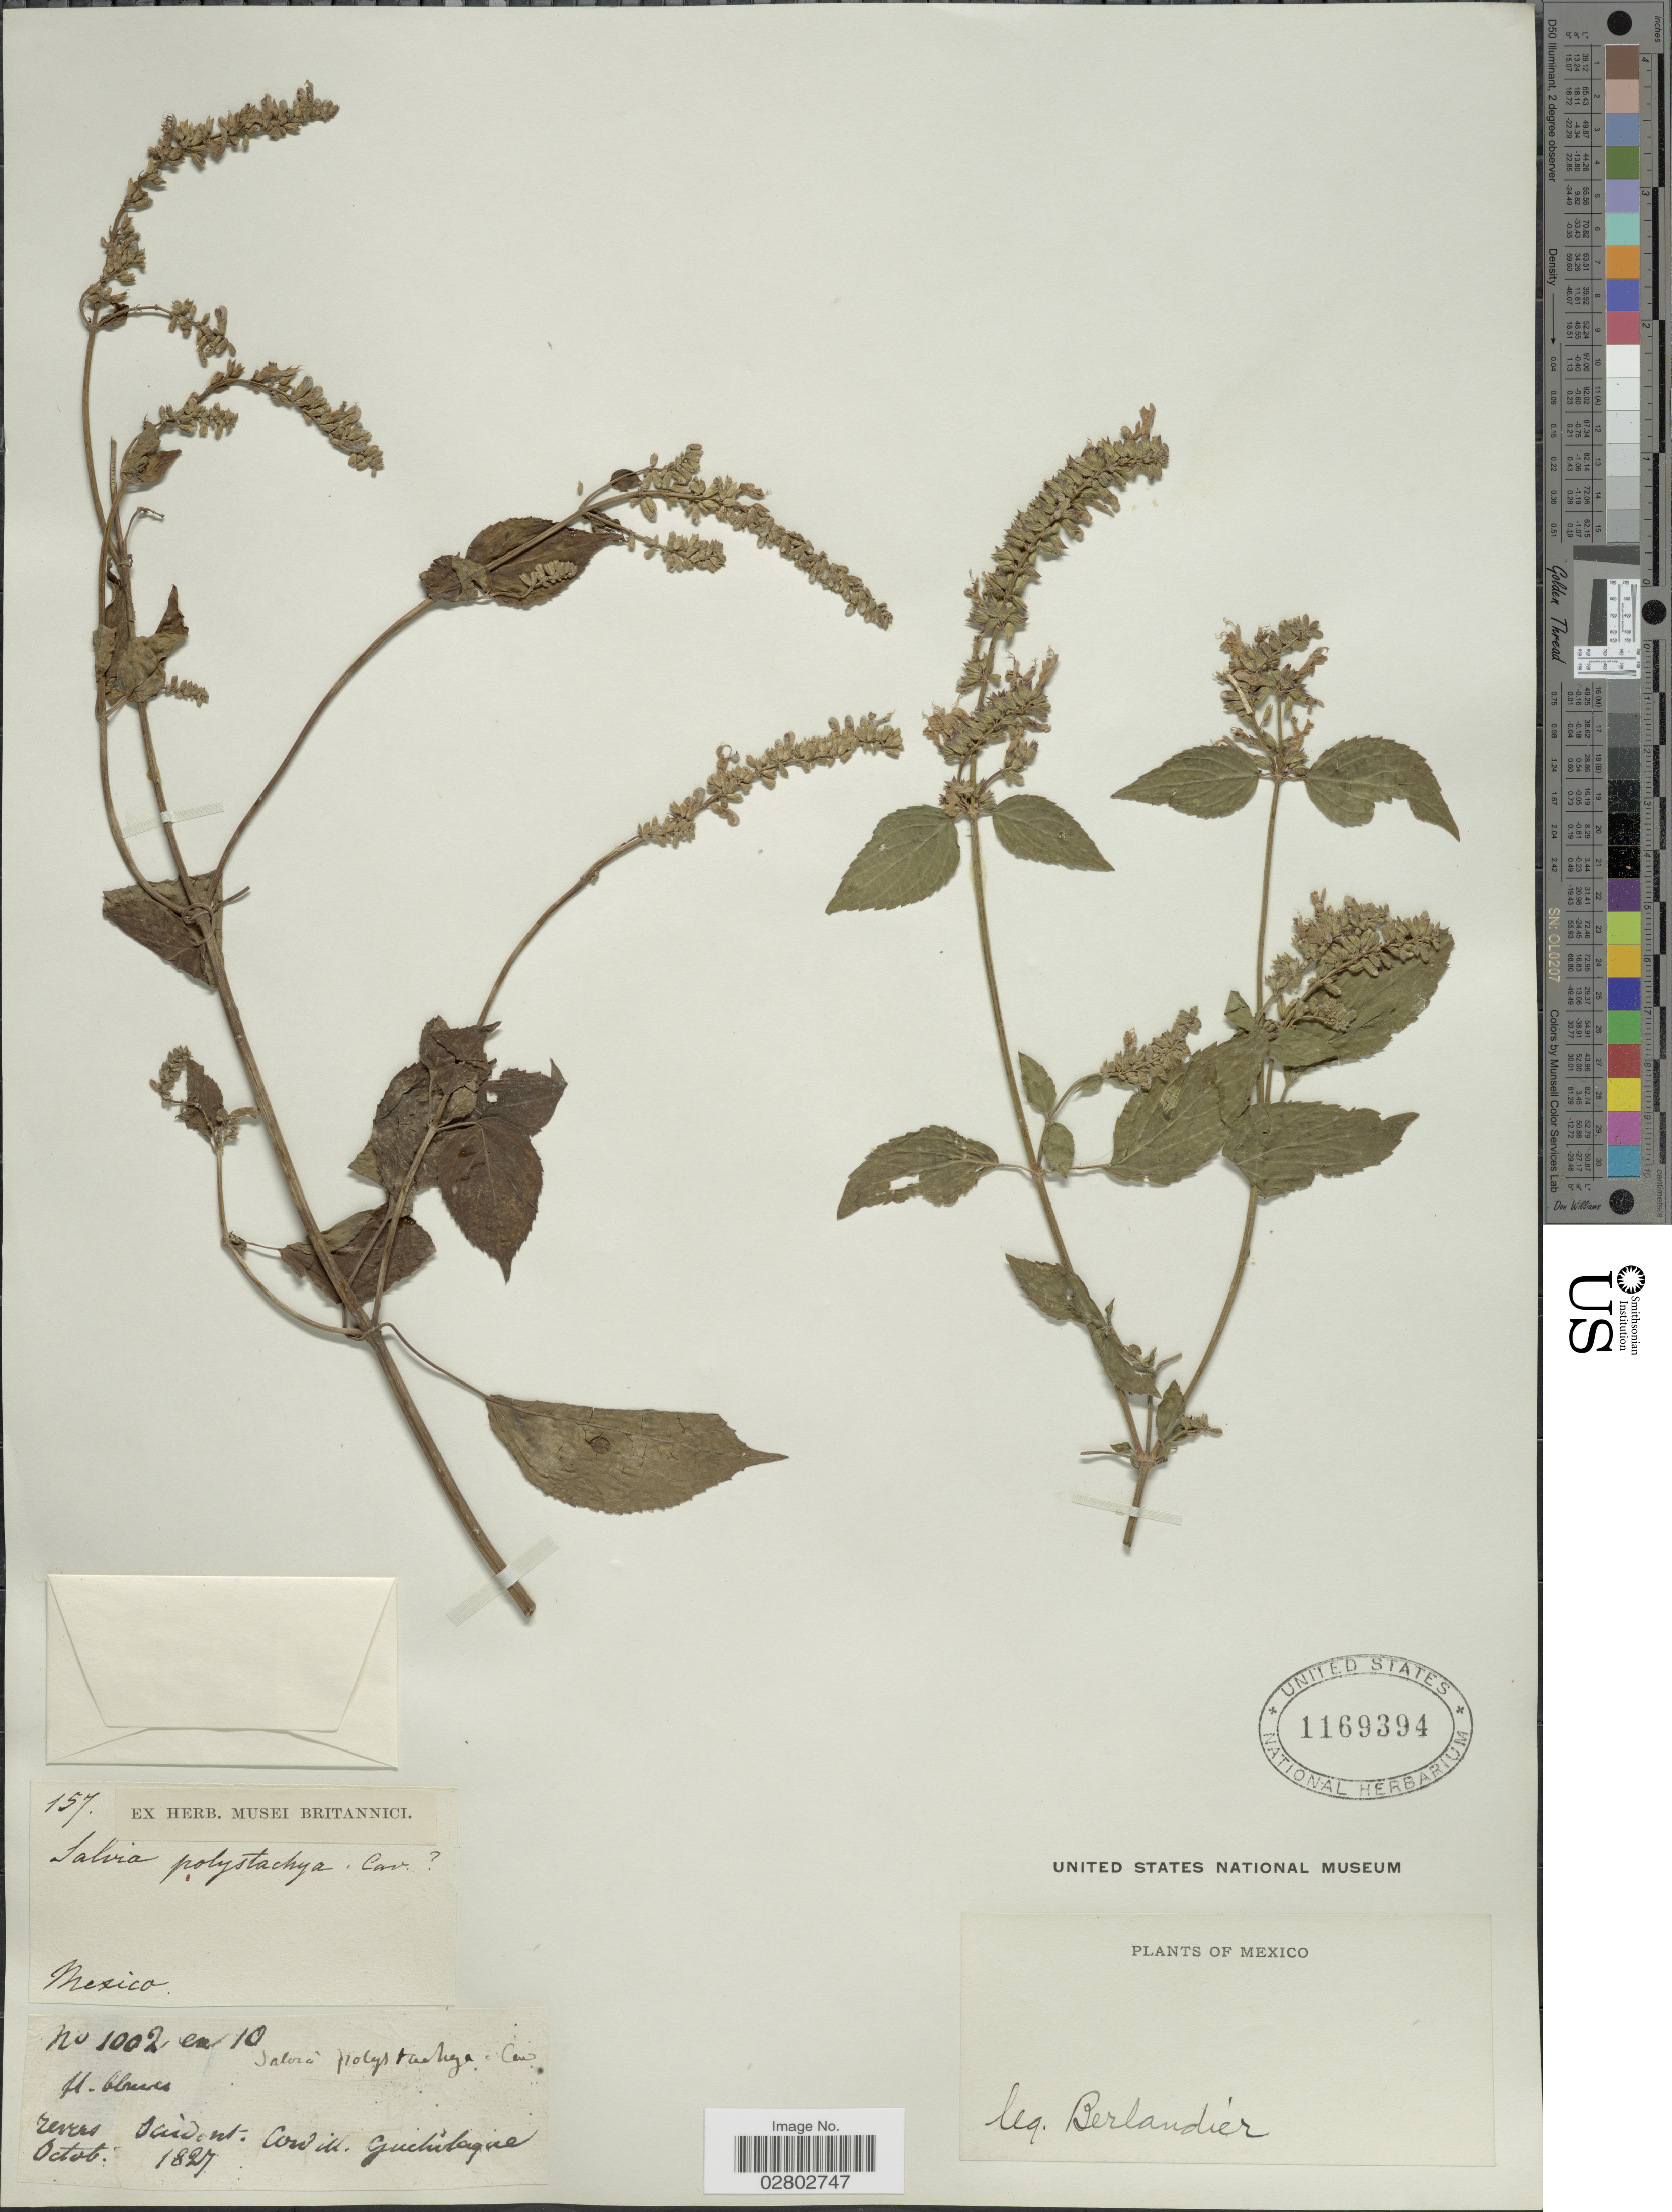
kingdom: Plantae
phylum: Tracheophyta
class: Magnoliopsida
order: Lamiales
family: Lamiaceae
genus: Salvia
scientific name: Salvia polystachya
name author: Cav.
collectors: J. L. Berlandier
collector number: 1002/157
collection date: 1827-10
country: Mexico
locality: Suident cord ill. Guichilaque.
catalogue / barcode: US 1169394